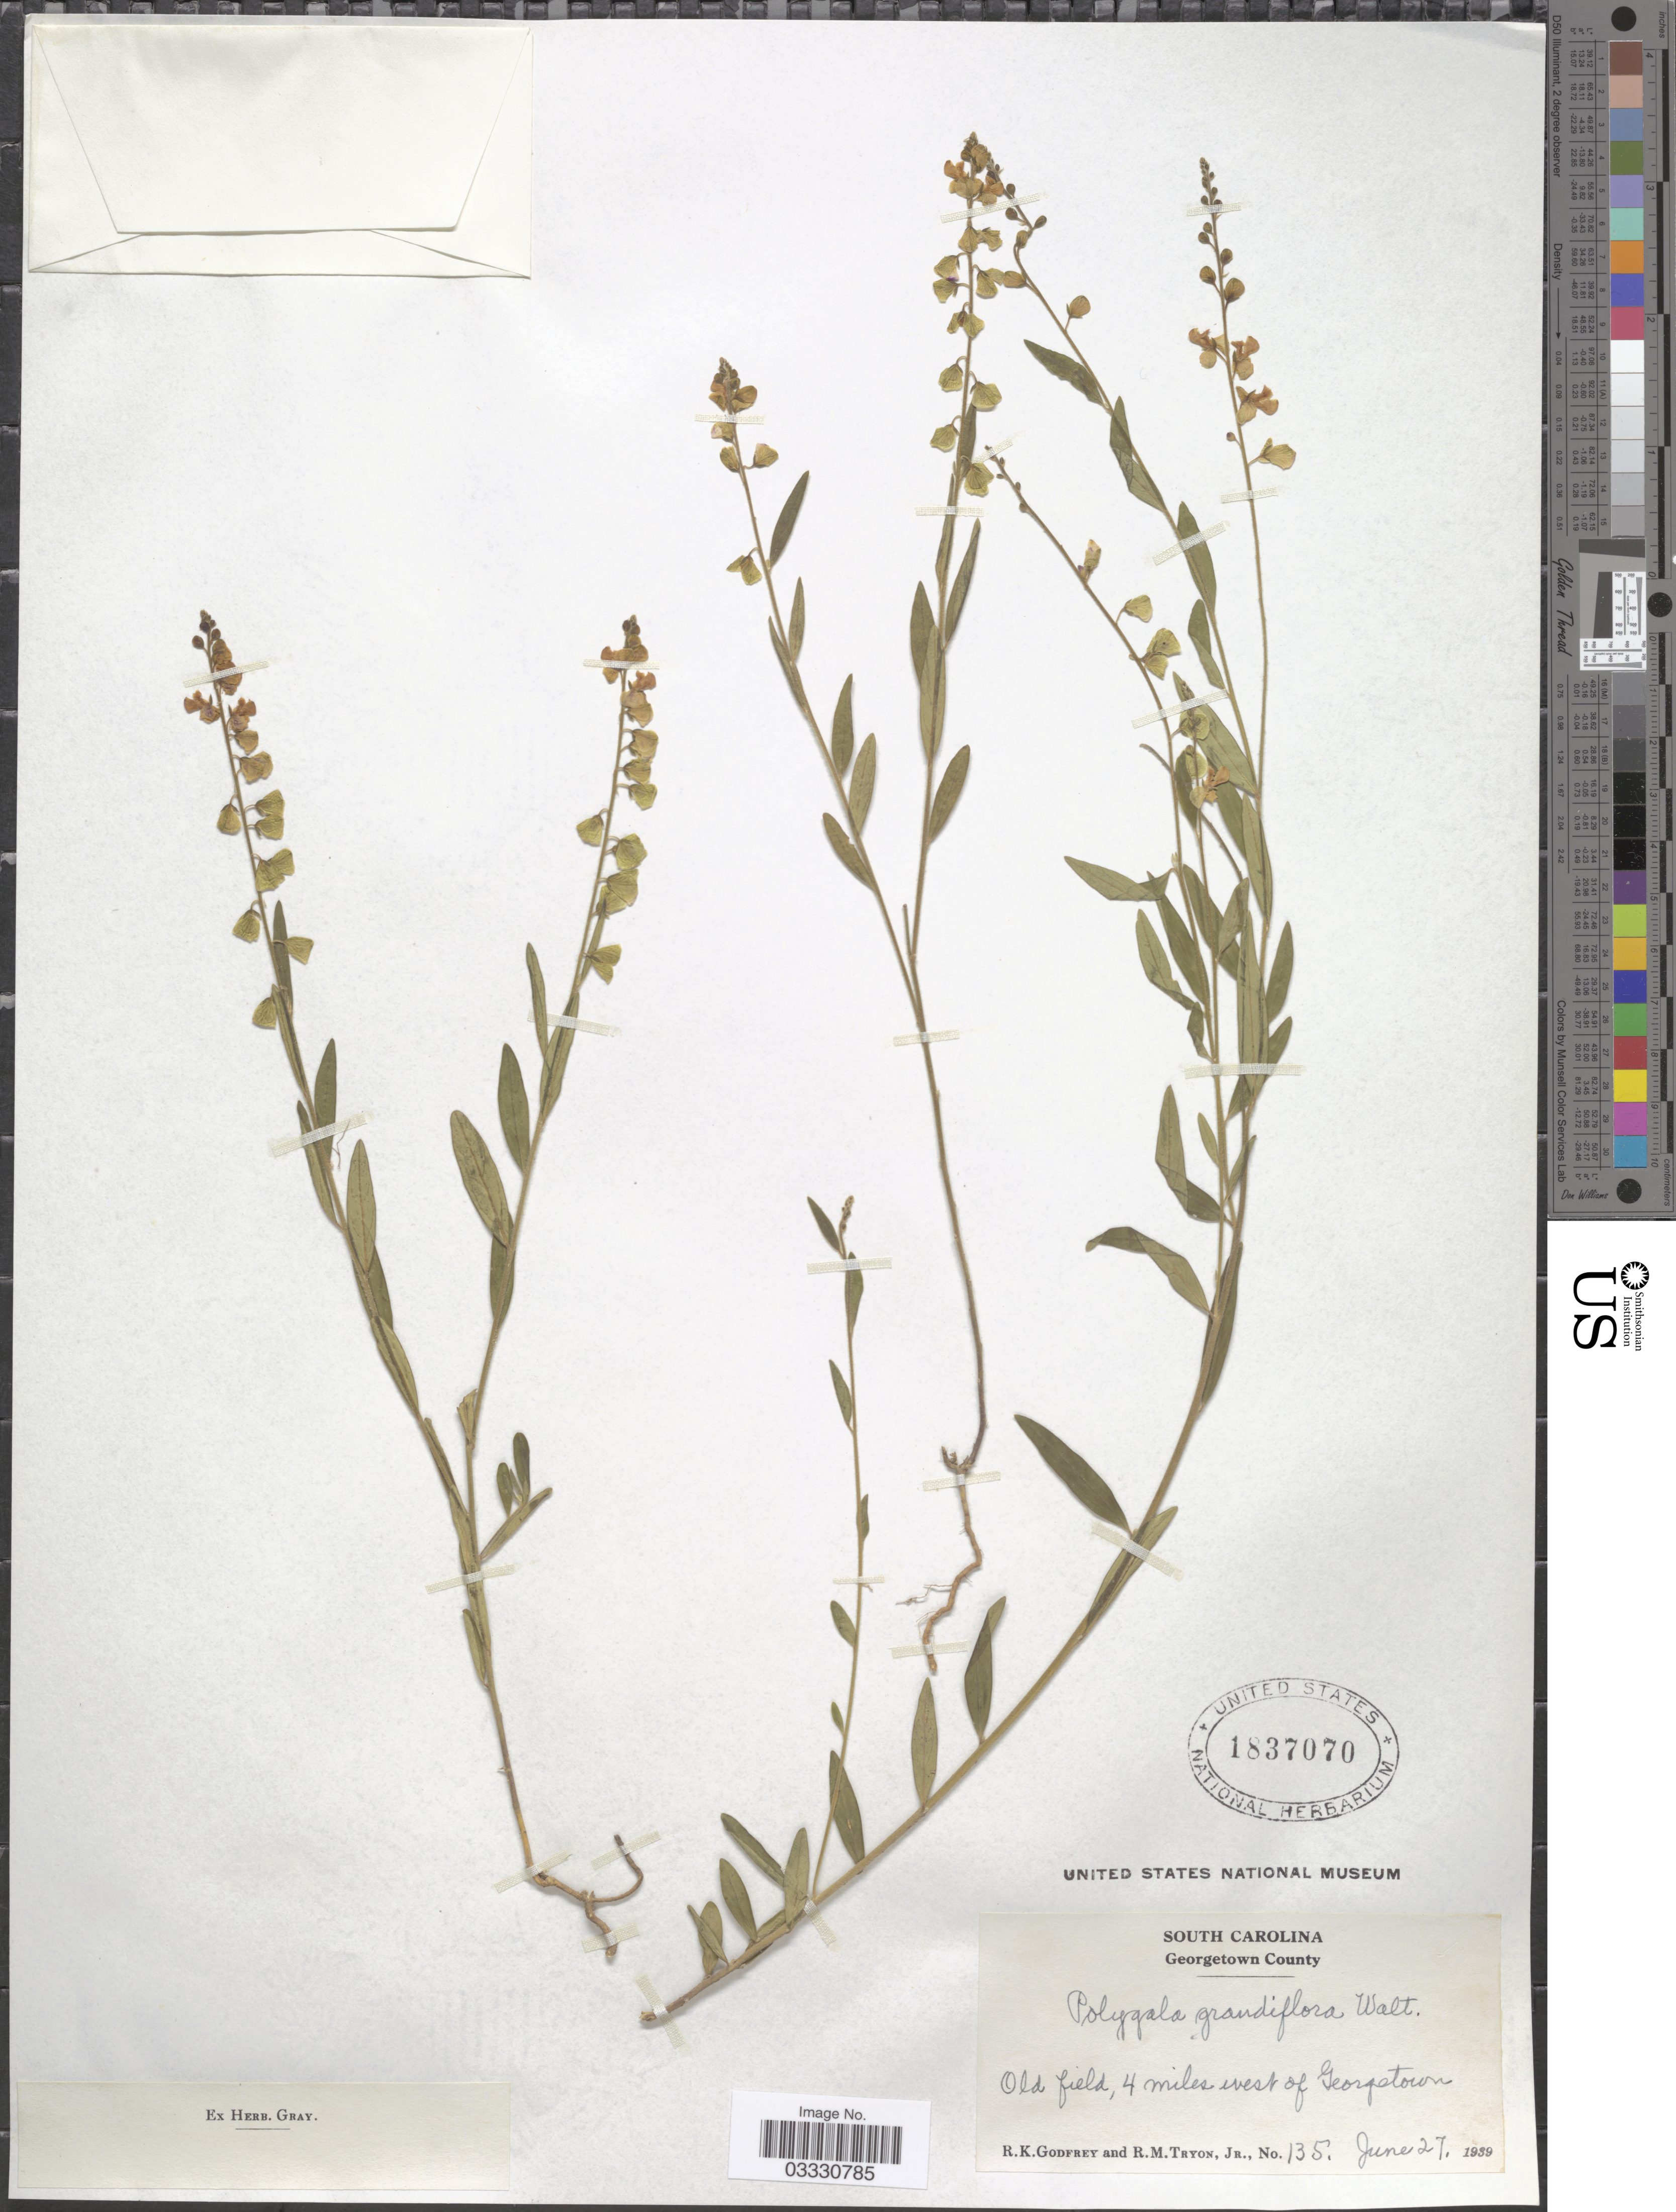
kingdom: Plantae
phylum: Tracheophyta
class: Magnoliopsida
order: Fabales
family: Polygalaceae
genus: Asemeia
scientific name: Asemeia grandiflora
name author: (Walter) Small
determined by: Strong, Mark T., (BOT), Smithsonian Institution - National Museum of Natural History (UNITED STATES)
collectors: R. K. Godfrey & R. Tryon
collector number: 135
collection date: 1939-06-27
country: United States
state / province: South Carolina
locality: Georgetown County. Old field, 4 miles west of Georgetown.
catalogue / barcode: US 1837070